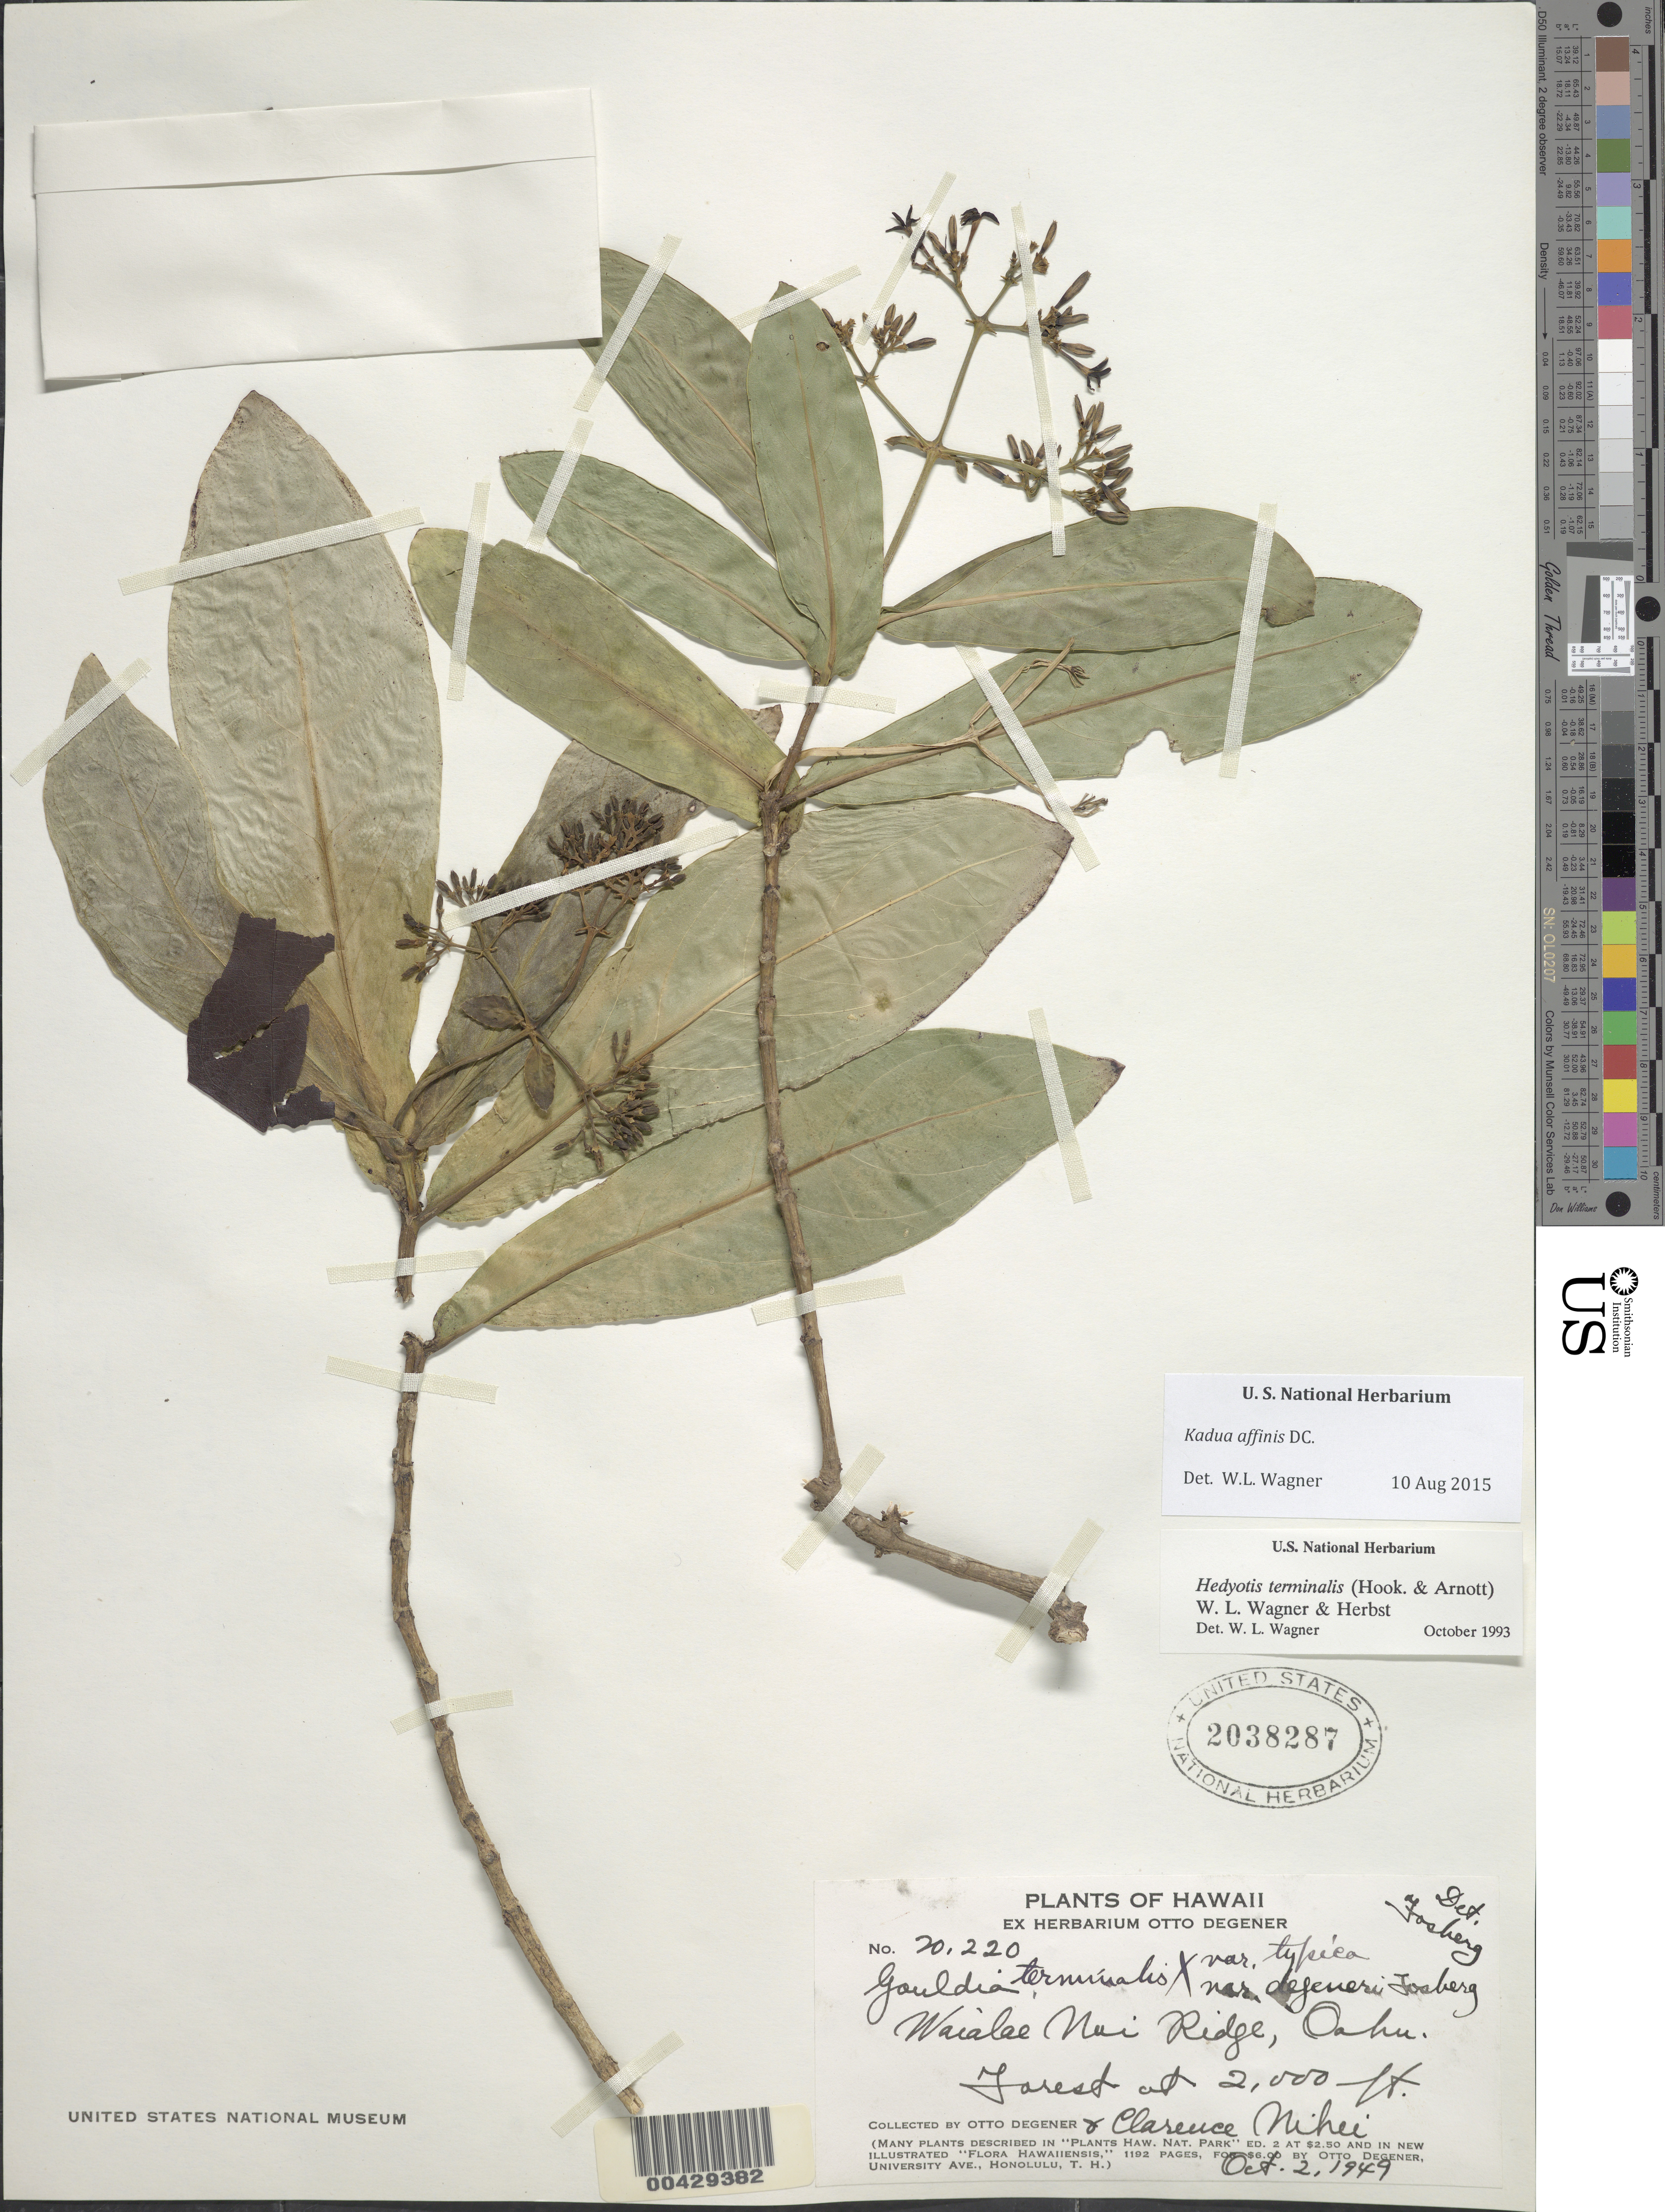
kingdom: Plantae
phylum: Tracheophyta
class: Magnoliopsida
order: Gentianales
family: Rubiaceae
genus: Kadua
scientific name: Kadua affinis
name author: DC.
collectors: O. Degener & C. Nihu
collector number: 20220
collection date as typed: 2 Oct 1949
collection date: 1949-10-02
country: United States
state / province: Hawaii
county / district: Honolulu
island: Oahu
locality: Waialae Nui Ridge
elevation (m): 610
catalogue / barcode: US 2038287